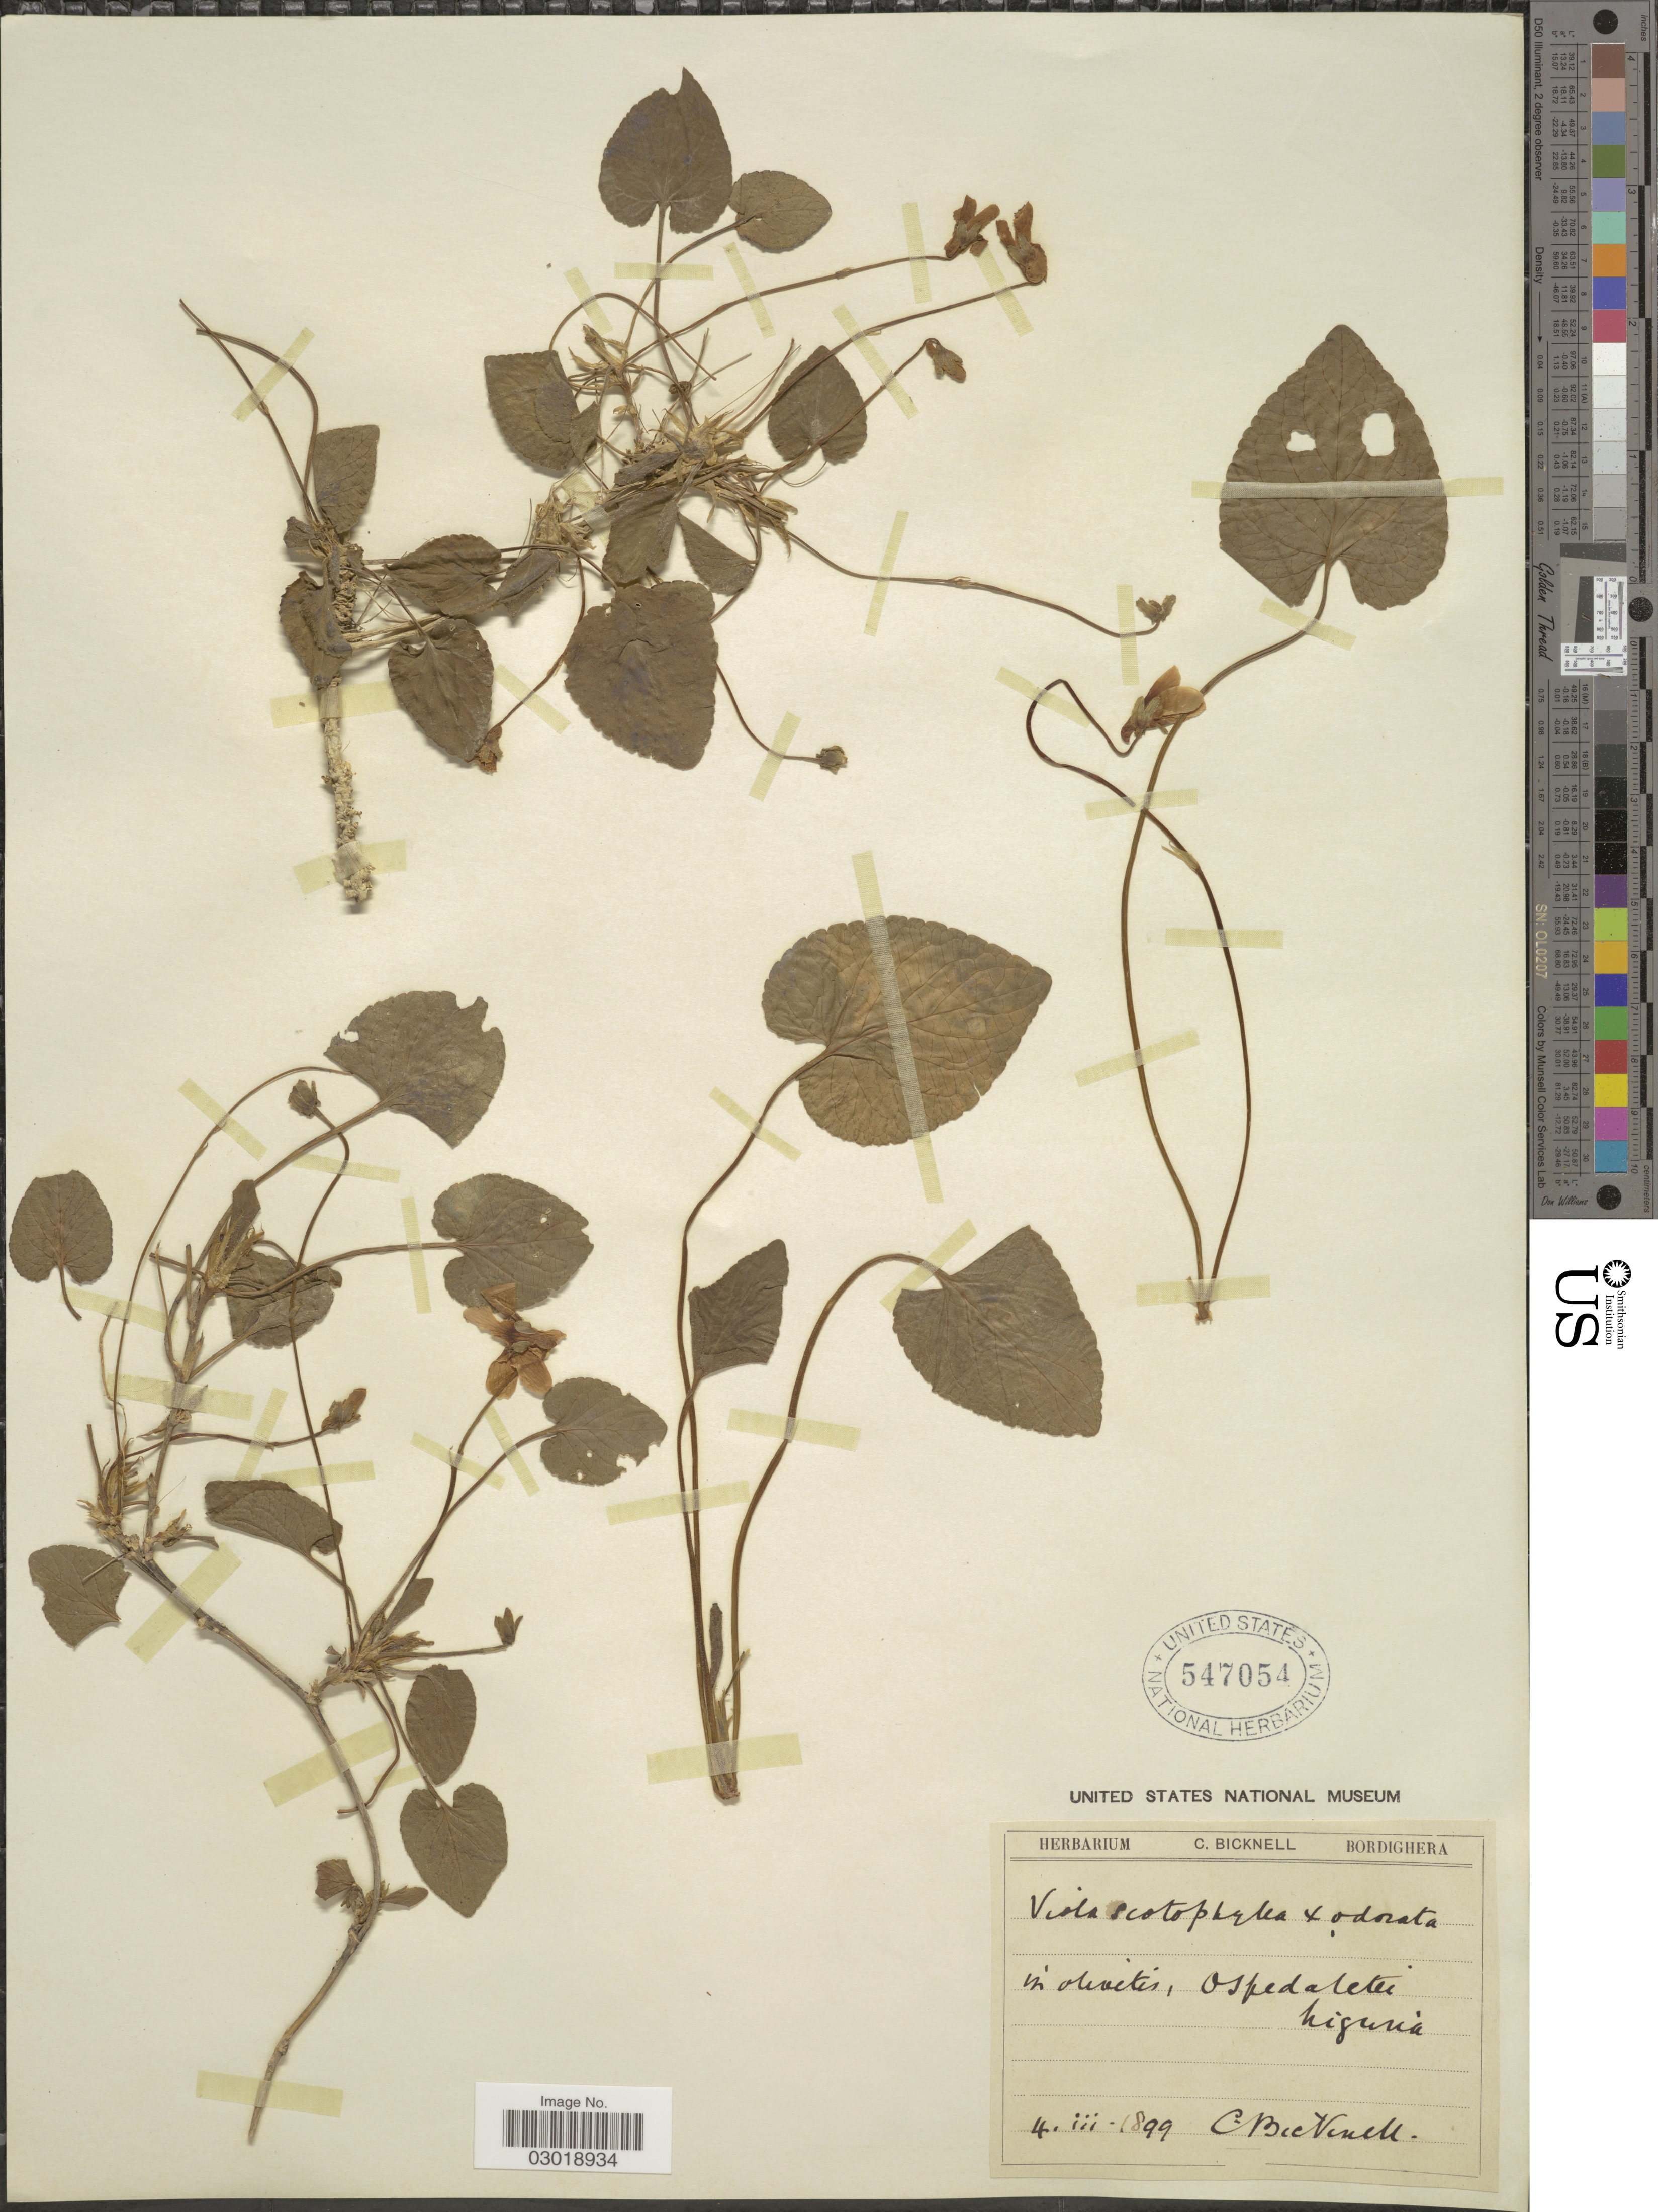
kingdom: Plantae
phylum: Tracheophyta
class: Magnoliopsida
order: Malpighiales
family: Violaceae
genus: Viola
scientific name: Viola scotophylla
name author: Jord.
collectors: C. Bicknell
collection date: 1899-03-04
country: Italy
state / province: Liguria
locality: Ospedaletei.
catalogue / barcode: US 547054